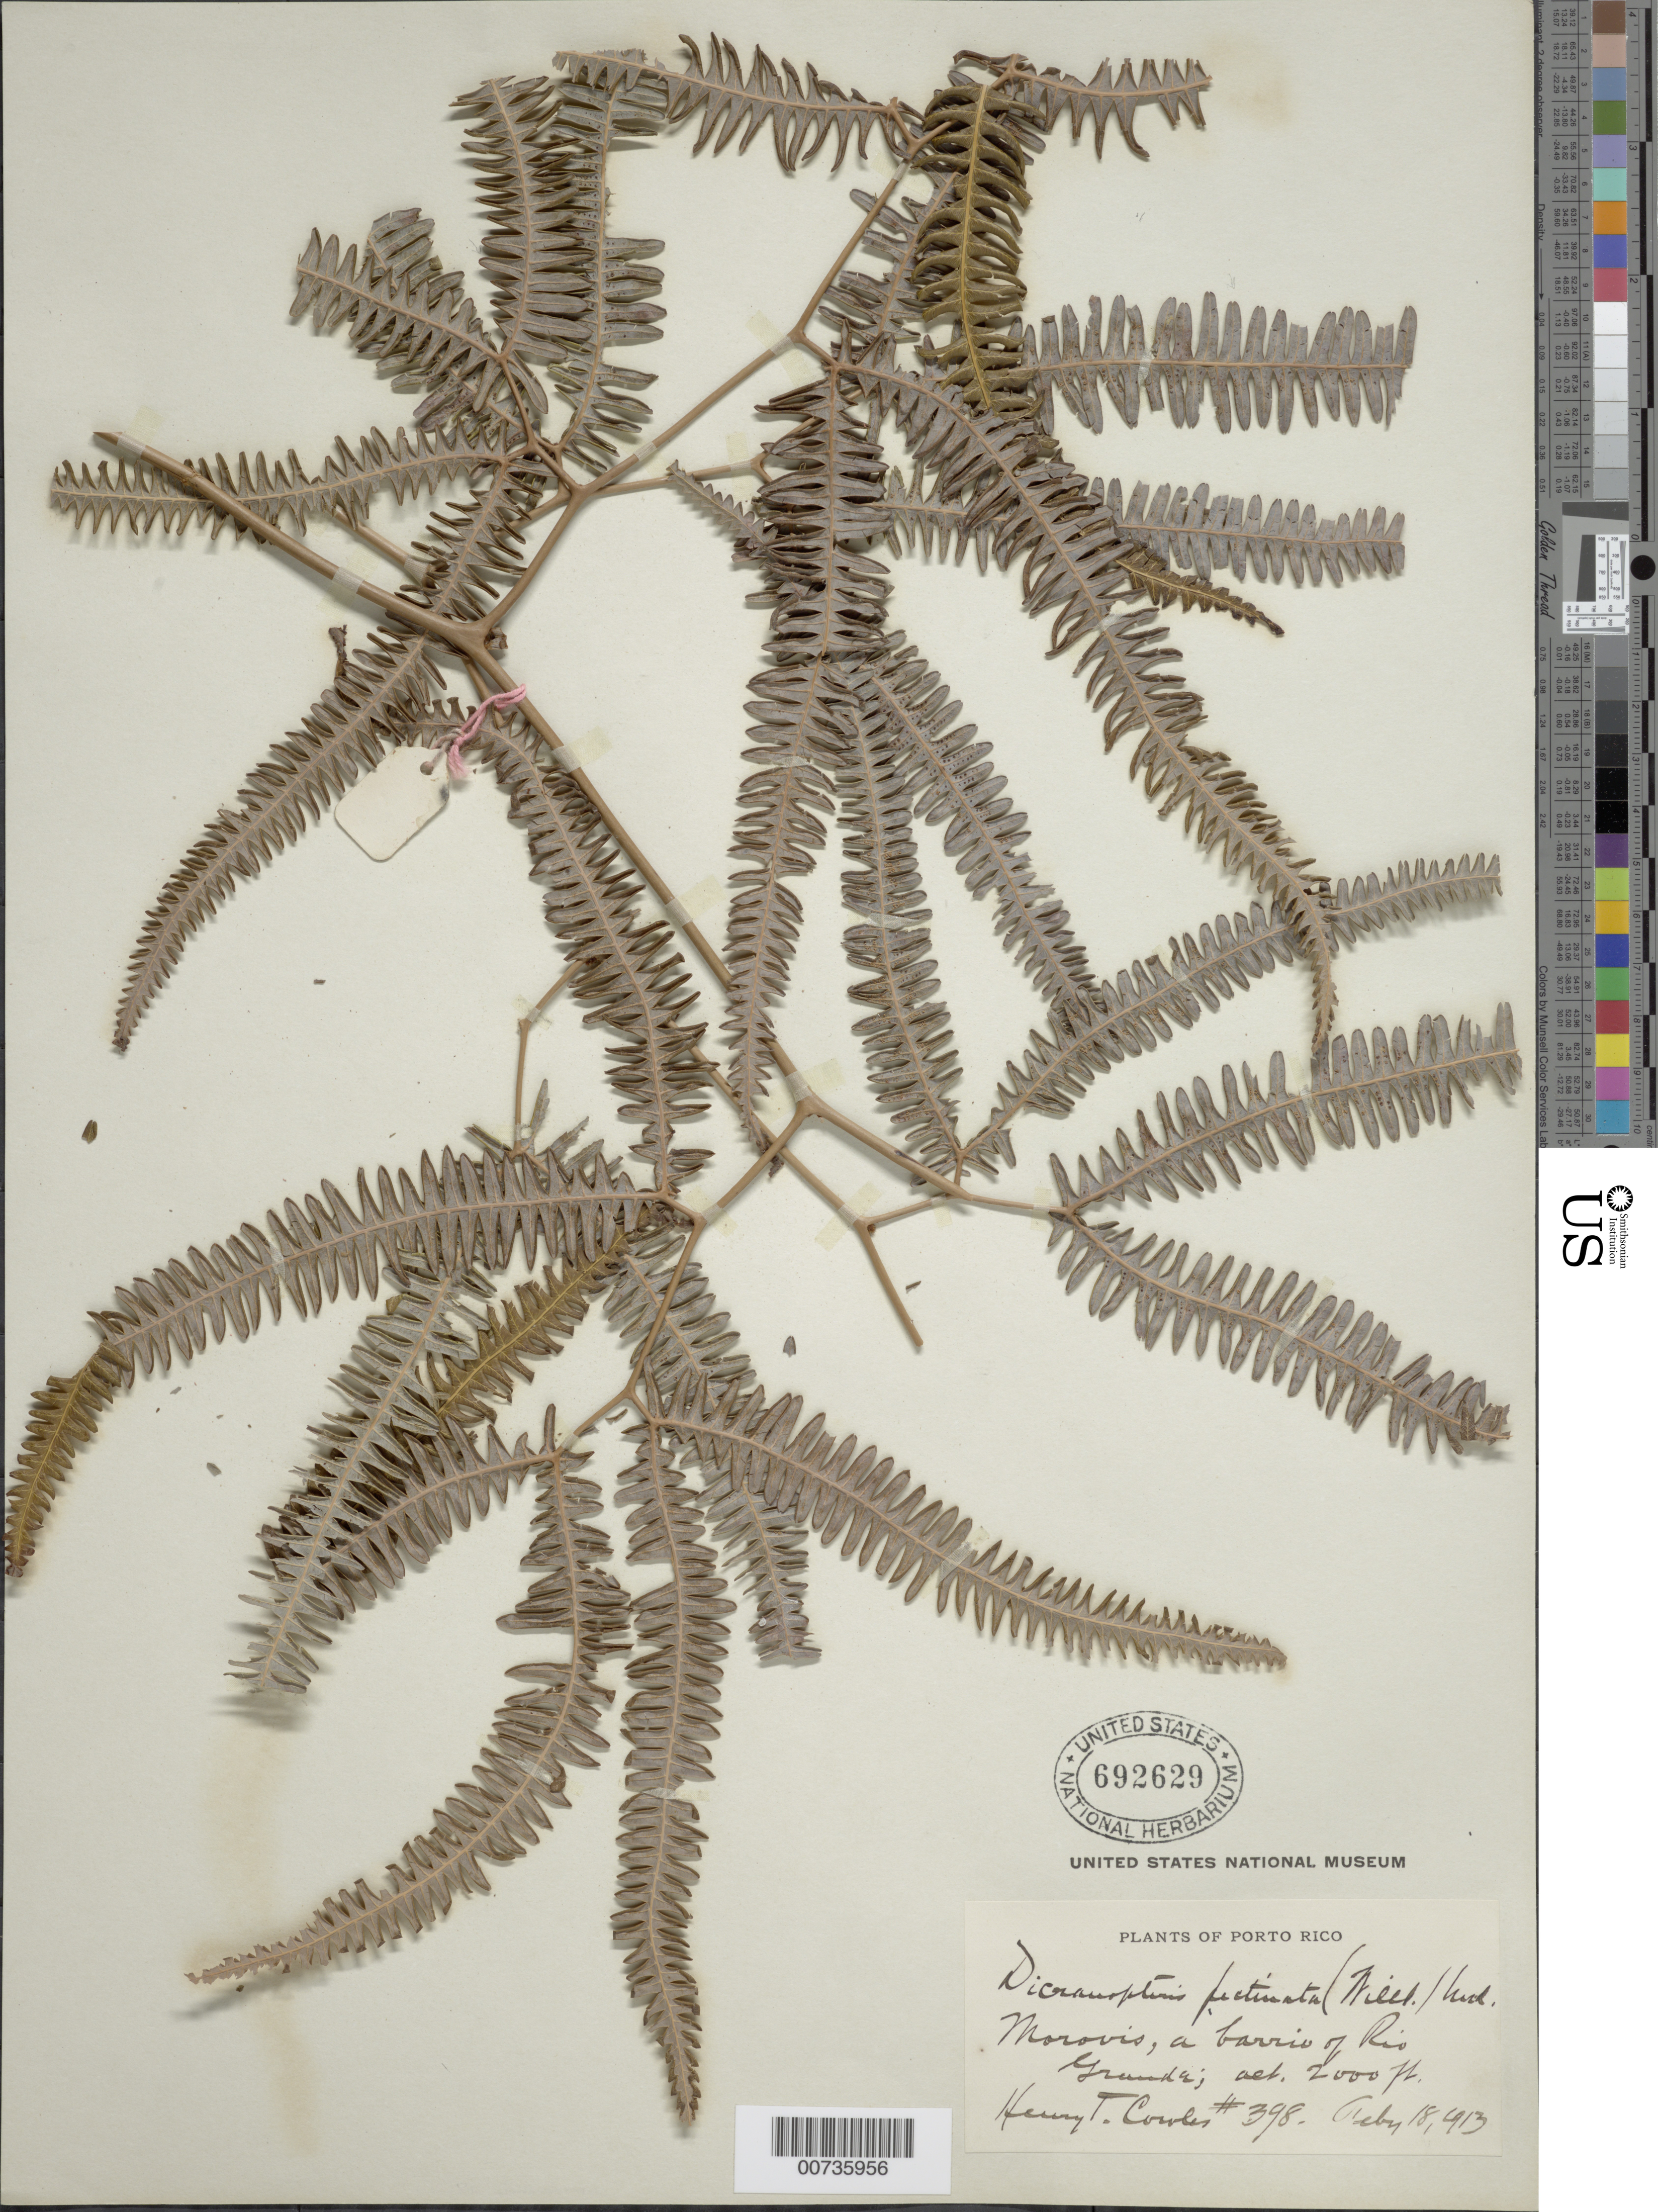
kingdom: Plantae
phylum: Tracheophyta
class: Polypodiopsida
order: Gleicheniales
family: Gleicheniaceae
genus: Gleichenella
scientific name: Gleichenella pectinata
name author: (Willd.) Ching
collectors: H. Cowles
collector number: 398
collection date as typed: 18 Feb 1913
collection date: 1913-02-18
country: Puerto Rico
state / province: Río Grande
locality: Morovis, a barrio of Rio Grande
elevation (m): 610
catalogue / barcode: US 692629